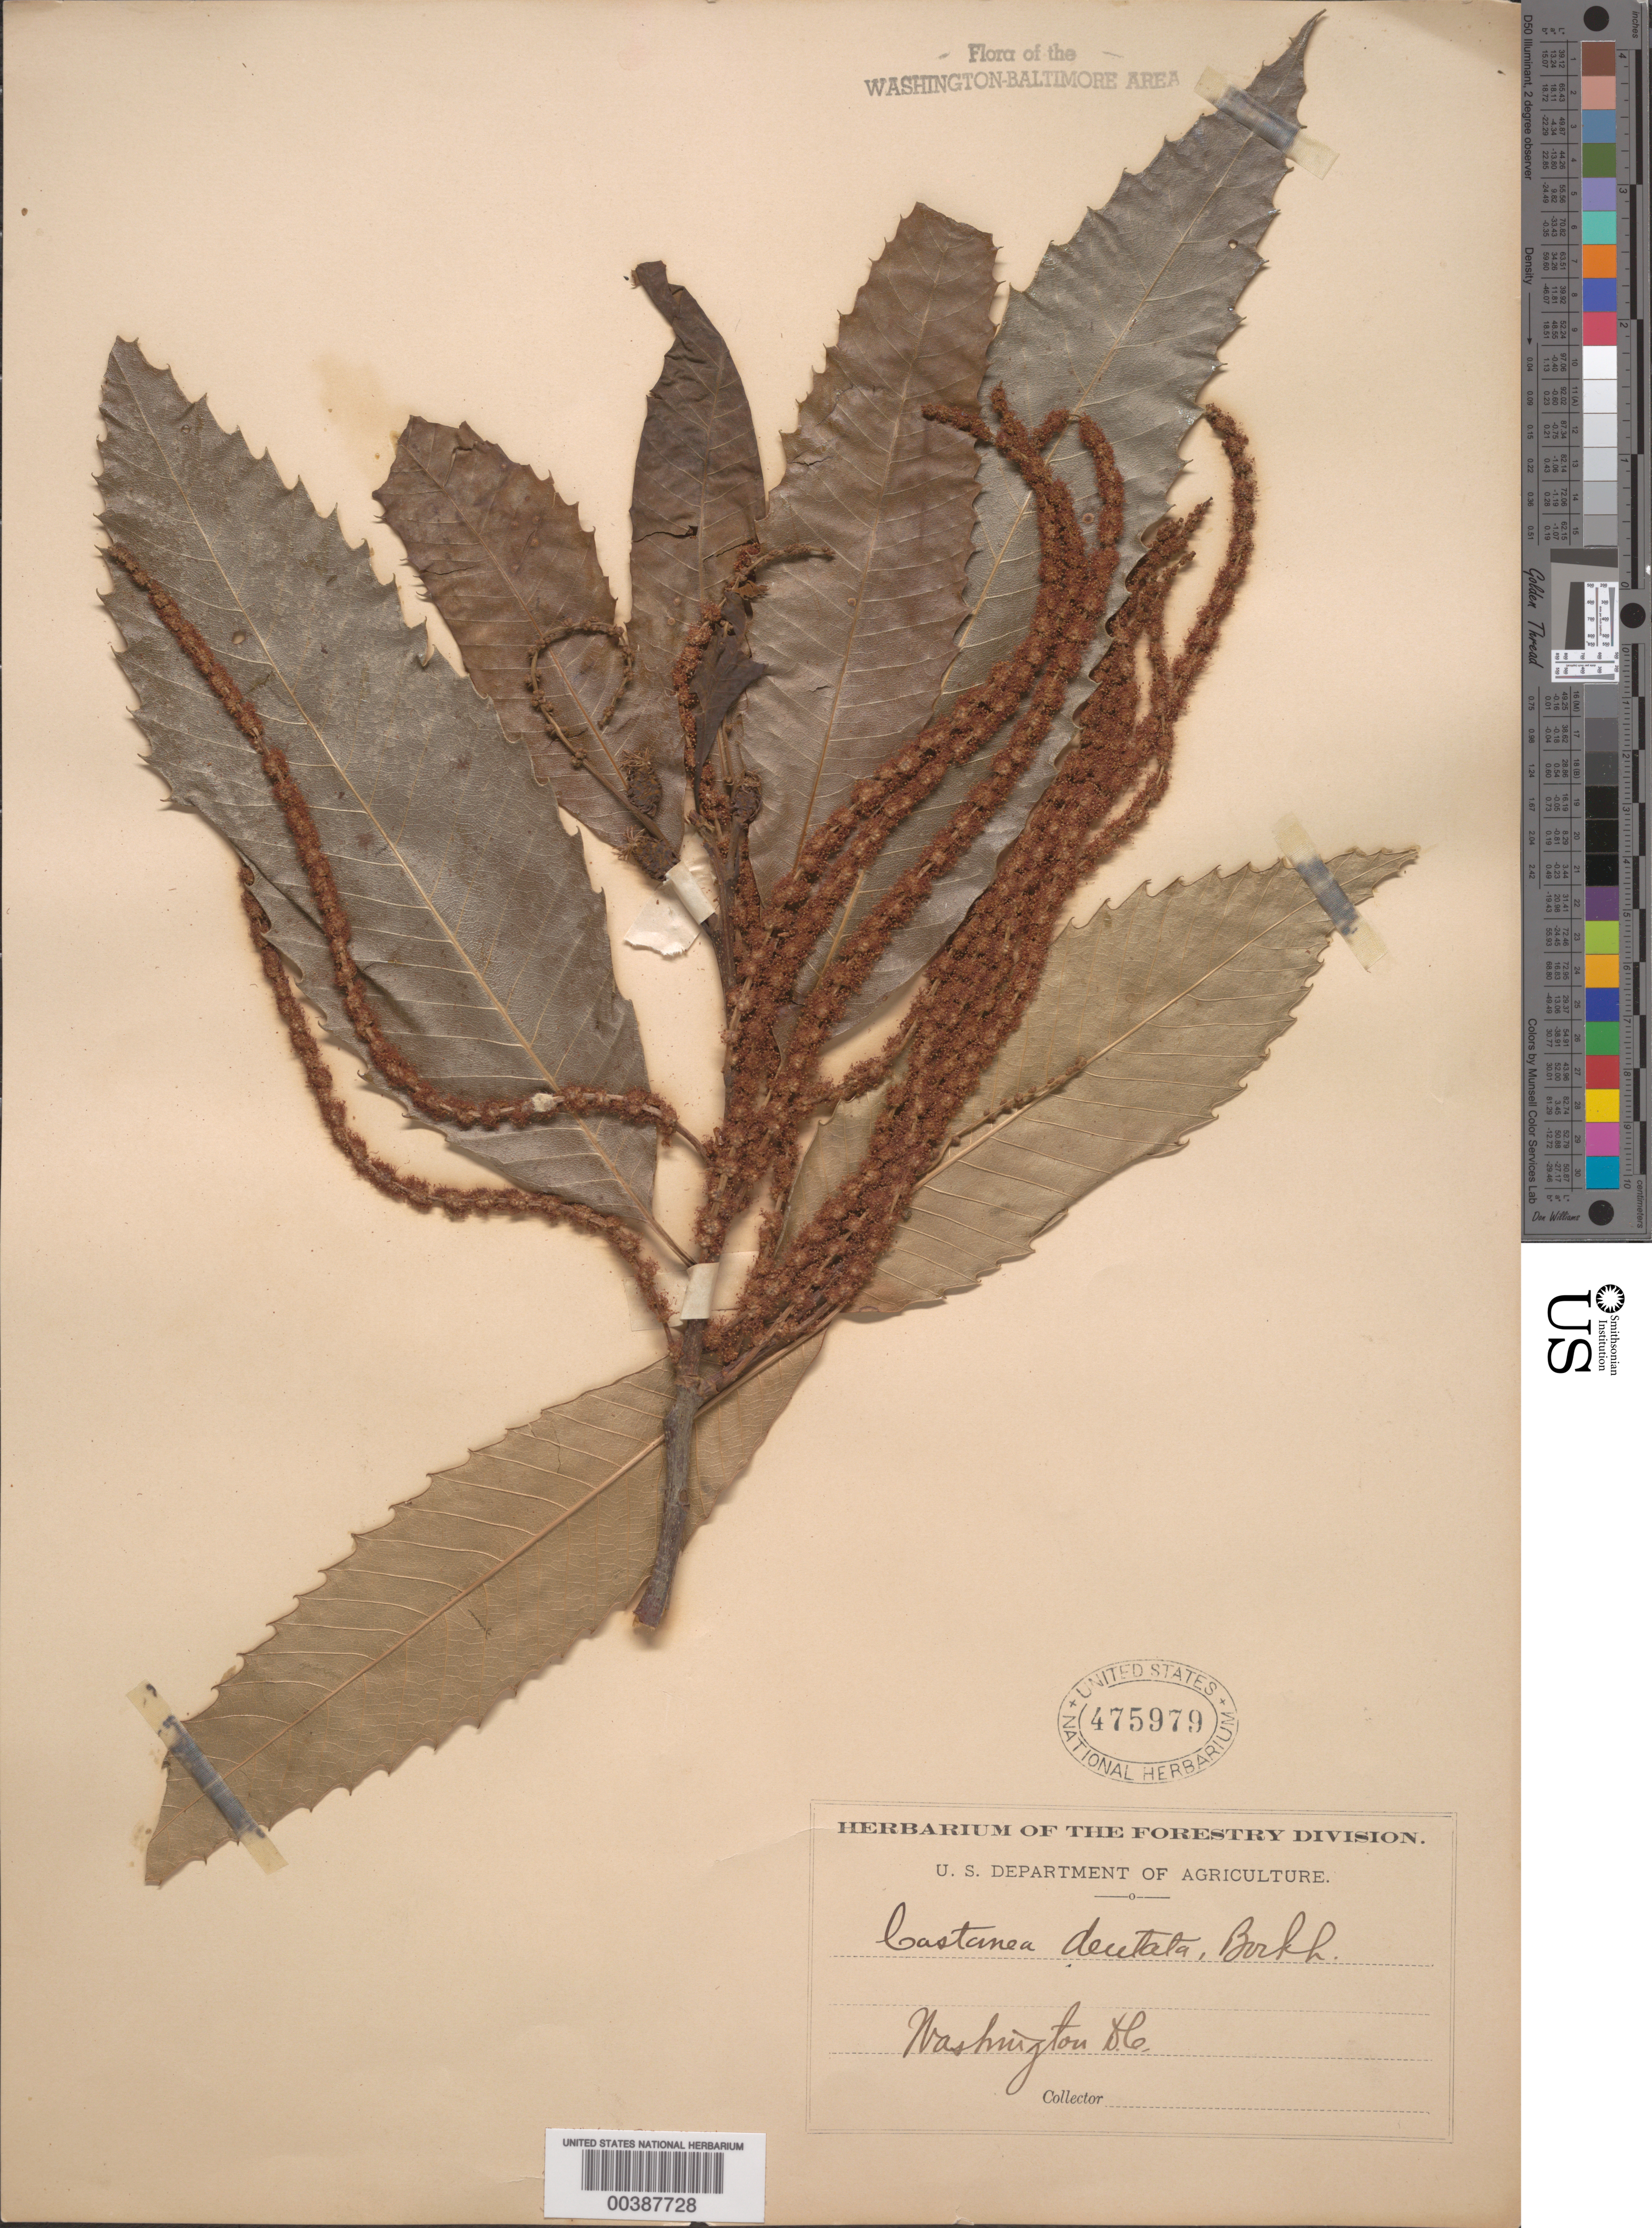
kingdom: Plantae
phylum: Tracheophyta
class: Magnoliopsida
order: Fagales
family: Fagaceae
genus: Castanea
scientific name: Castanea dentata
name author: (Marshall) Borkh.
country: United States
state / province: District of Columbia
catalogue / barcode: US 475979